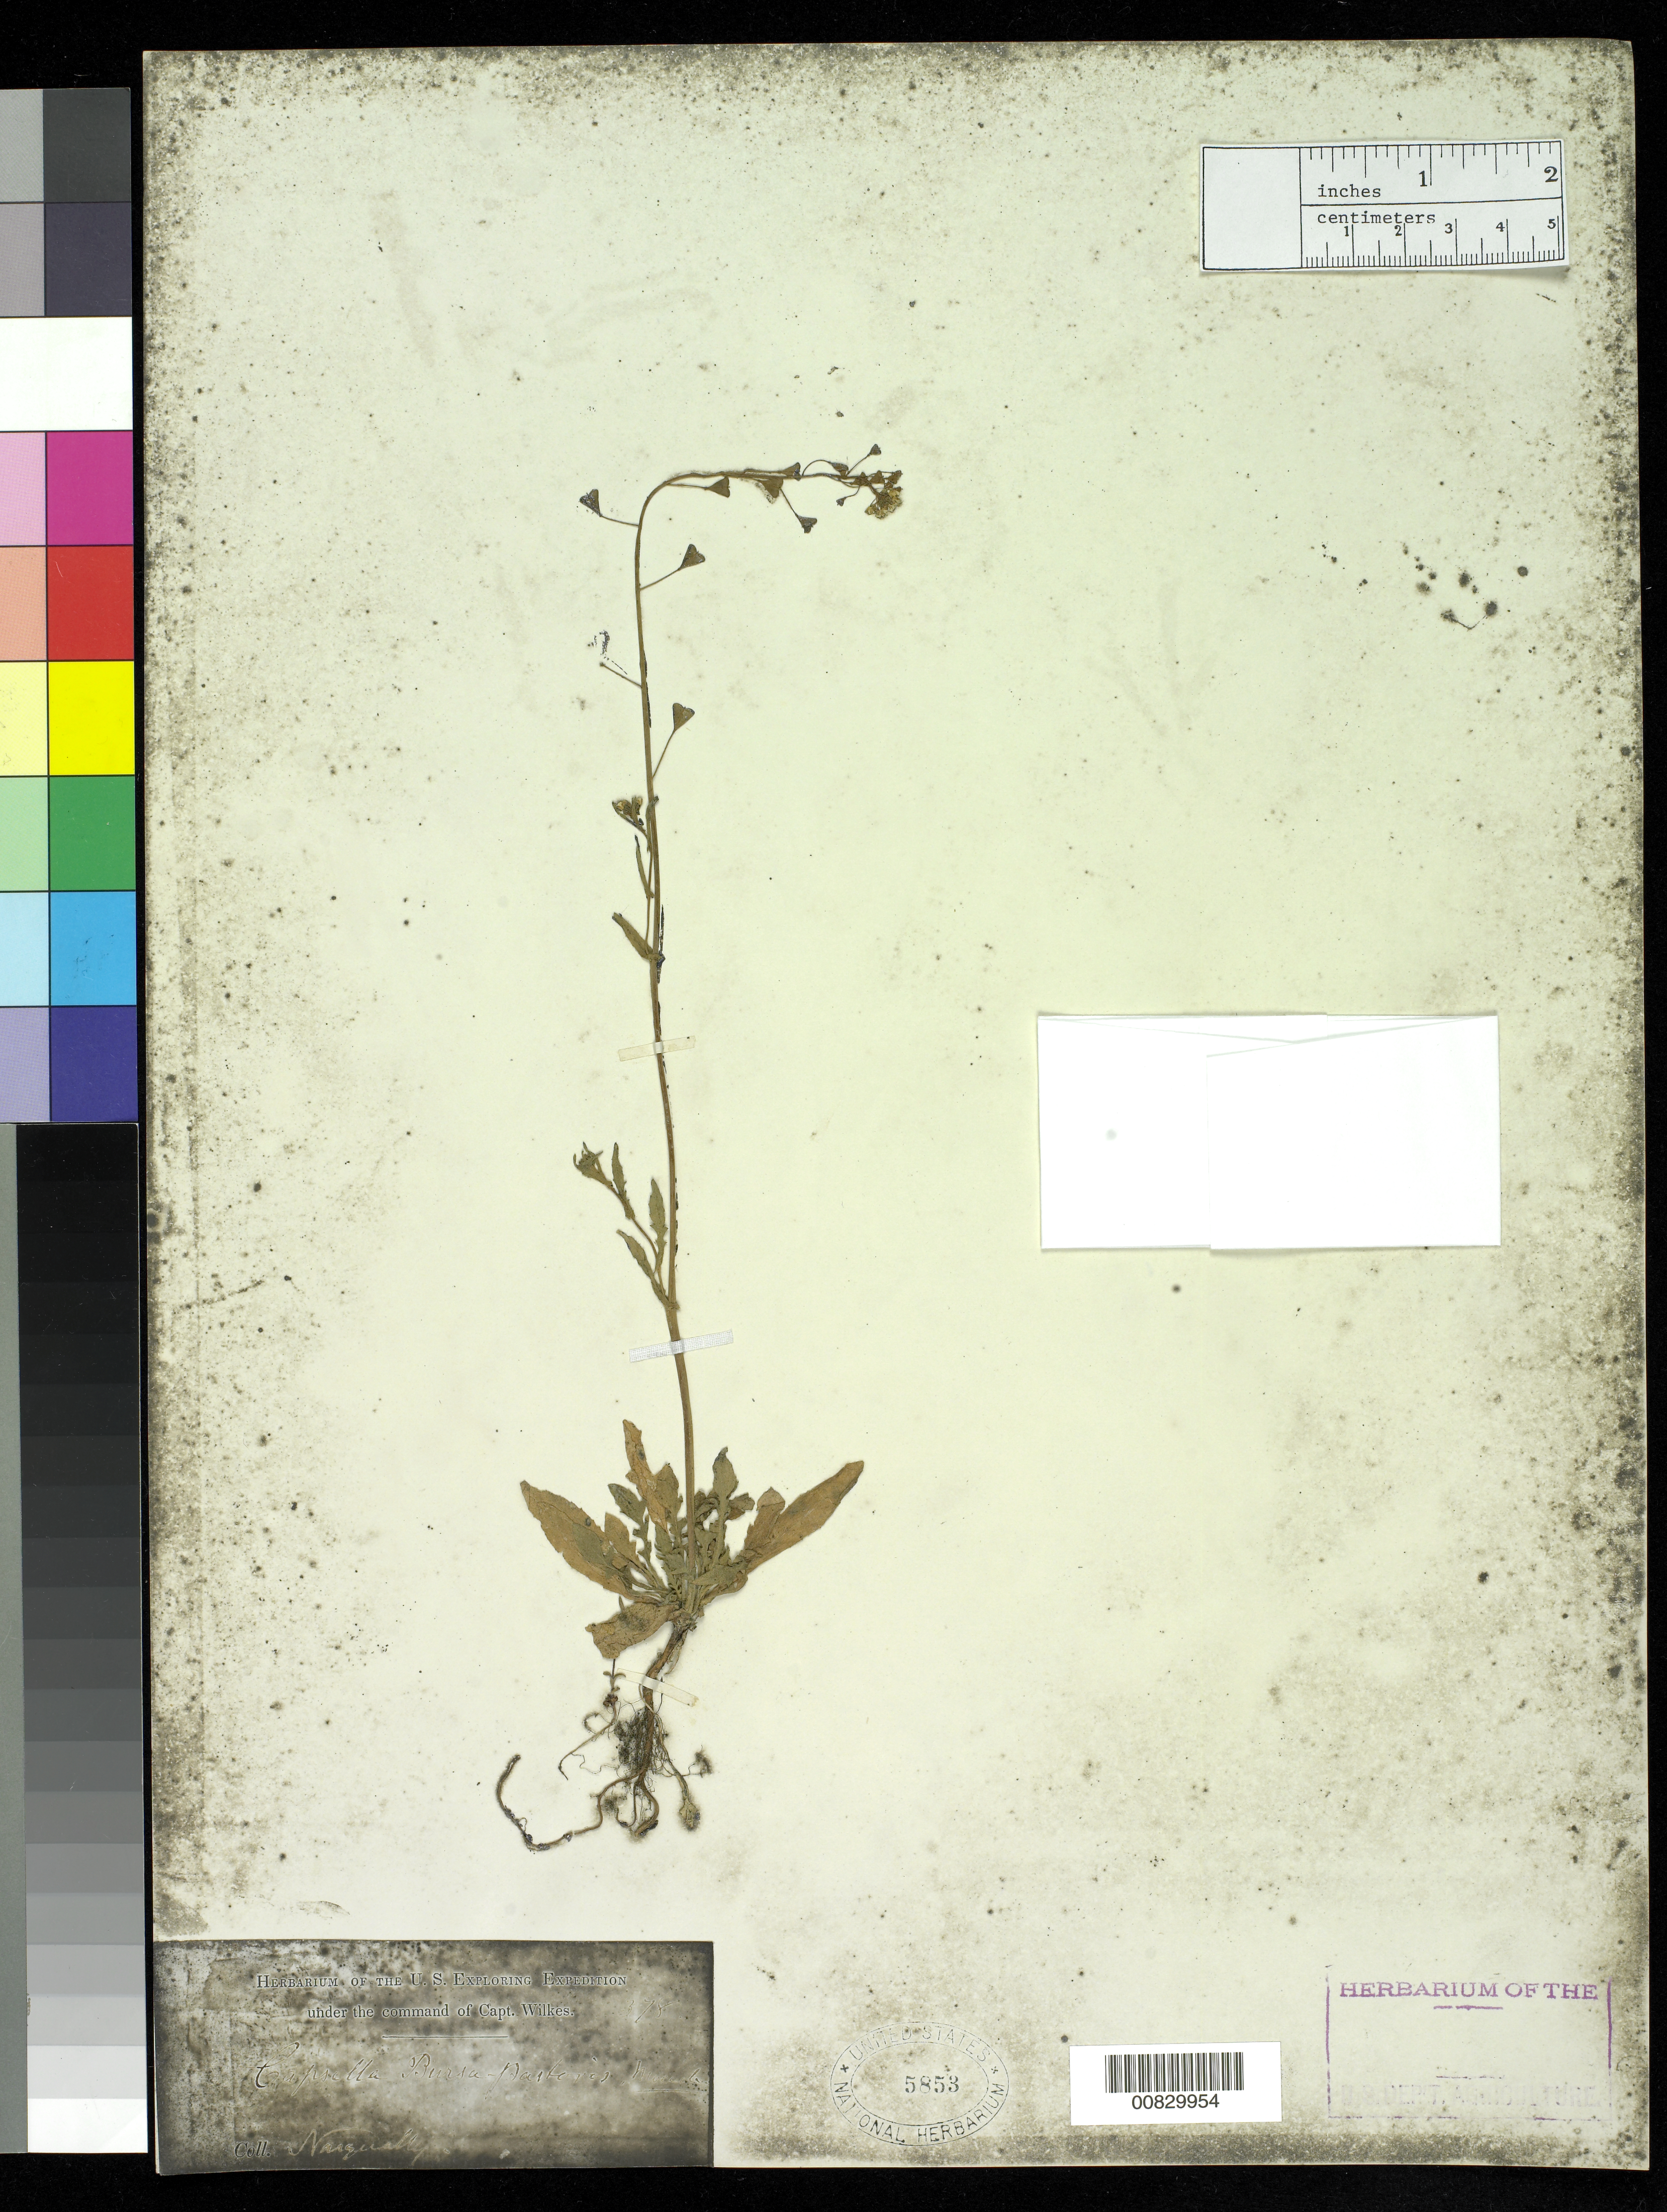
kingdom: Plantae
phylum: Tracheophyta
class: Magnoliopsida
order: Brassicales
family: Brassicaceae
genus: Capsella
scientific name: Capsella bursa-pastoris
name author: (L.) Medik.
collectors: Wilkes Explor. Exped.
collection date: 1838/1842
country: United States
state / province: Washington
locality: Nisqually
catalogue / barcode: US 5853